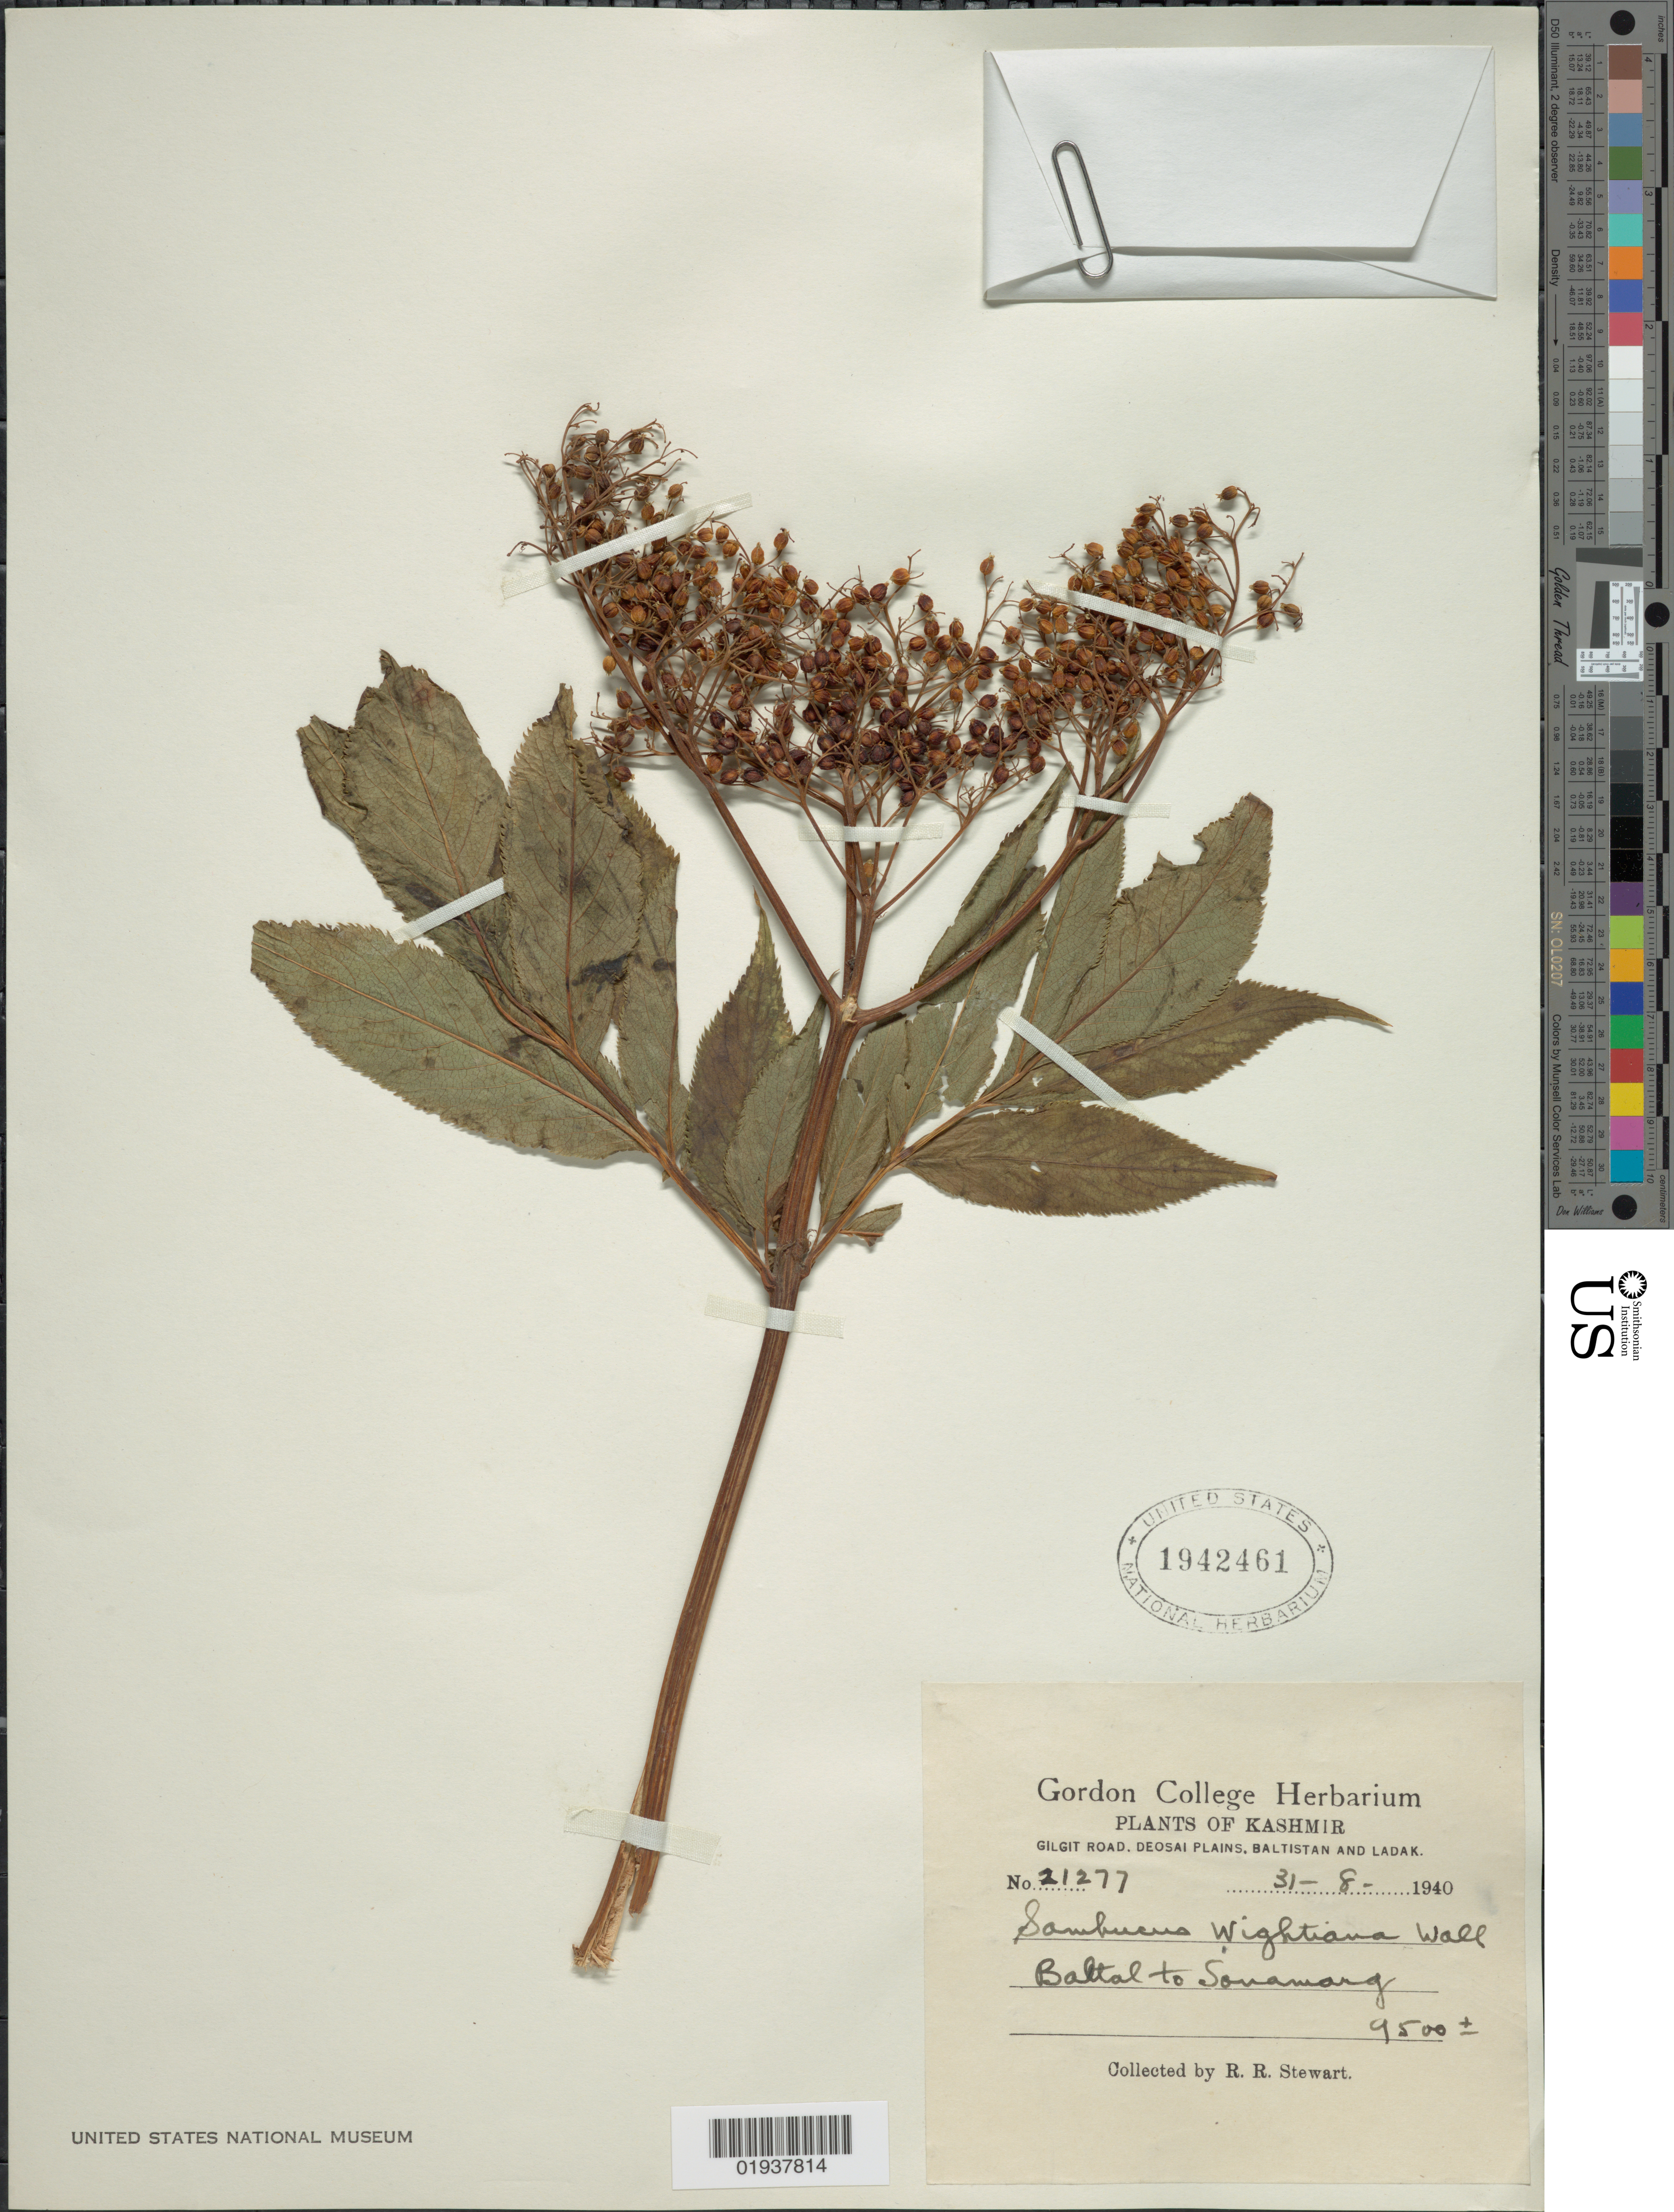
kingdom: Plantae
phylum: Tracheophyta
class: Magnoliopsida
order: Dipsacales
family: Viburnaceae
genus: Sambucus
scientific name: Sambucus wightiana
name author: Wall. ex Wight & Arn.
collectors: R. R. Stewart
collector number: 21277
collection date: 1940-08-31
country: India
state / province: Jammu and Kashmir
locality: Kashmir. Gilgit road, Deosai plains, Baltistan and Ladak. Baltal to Sonamarg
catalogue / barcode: US 1942461